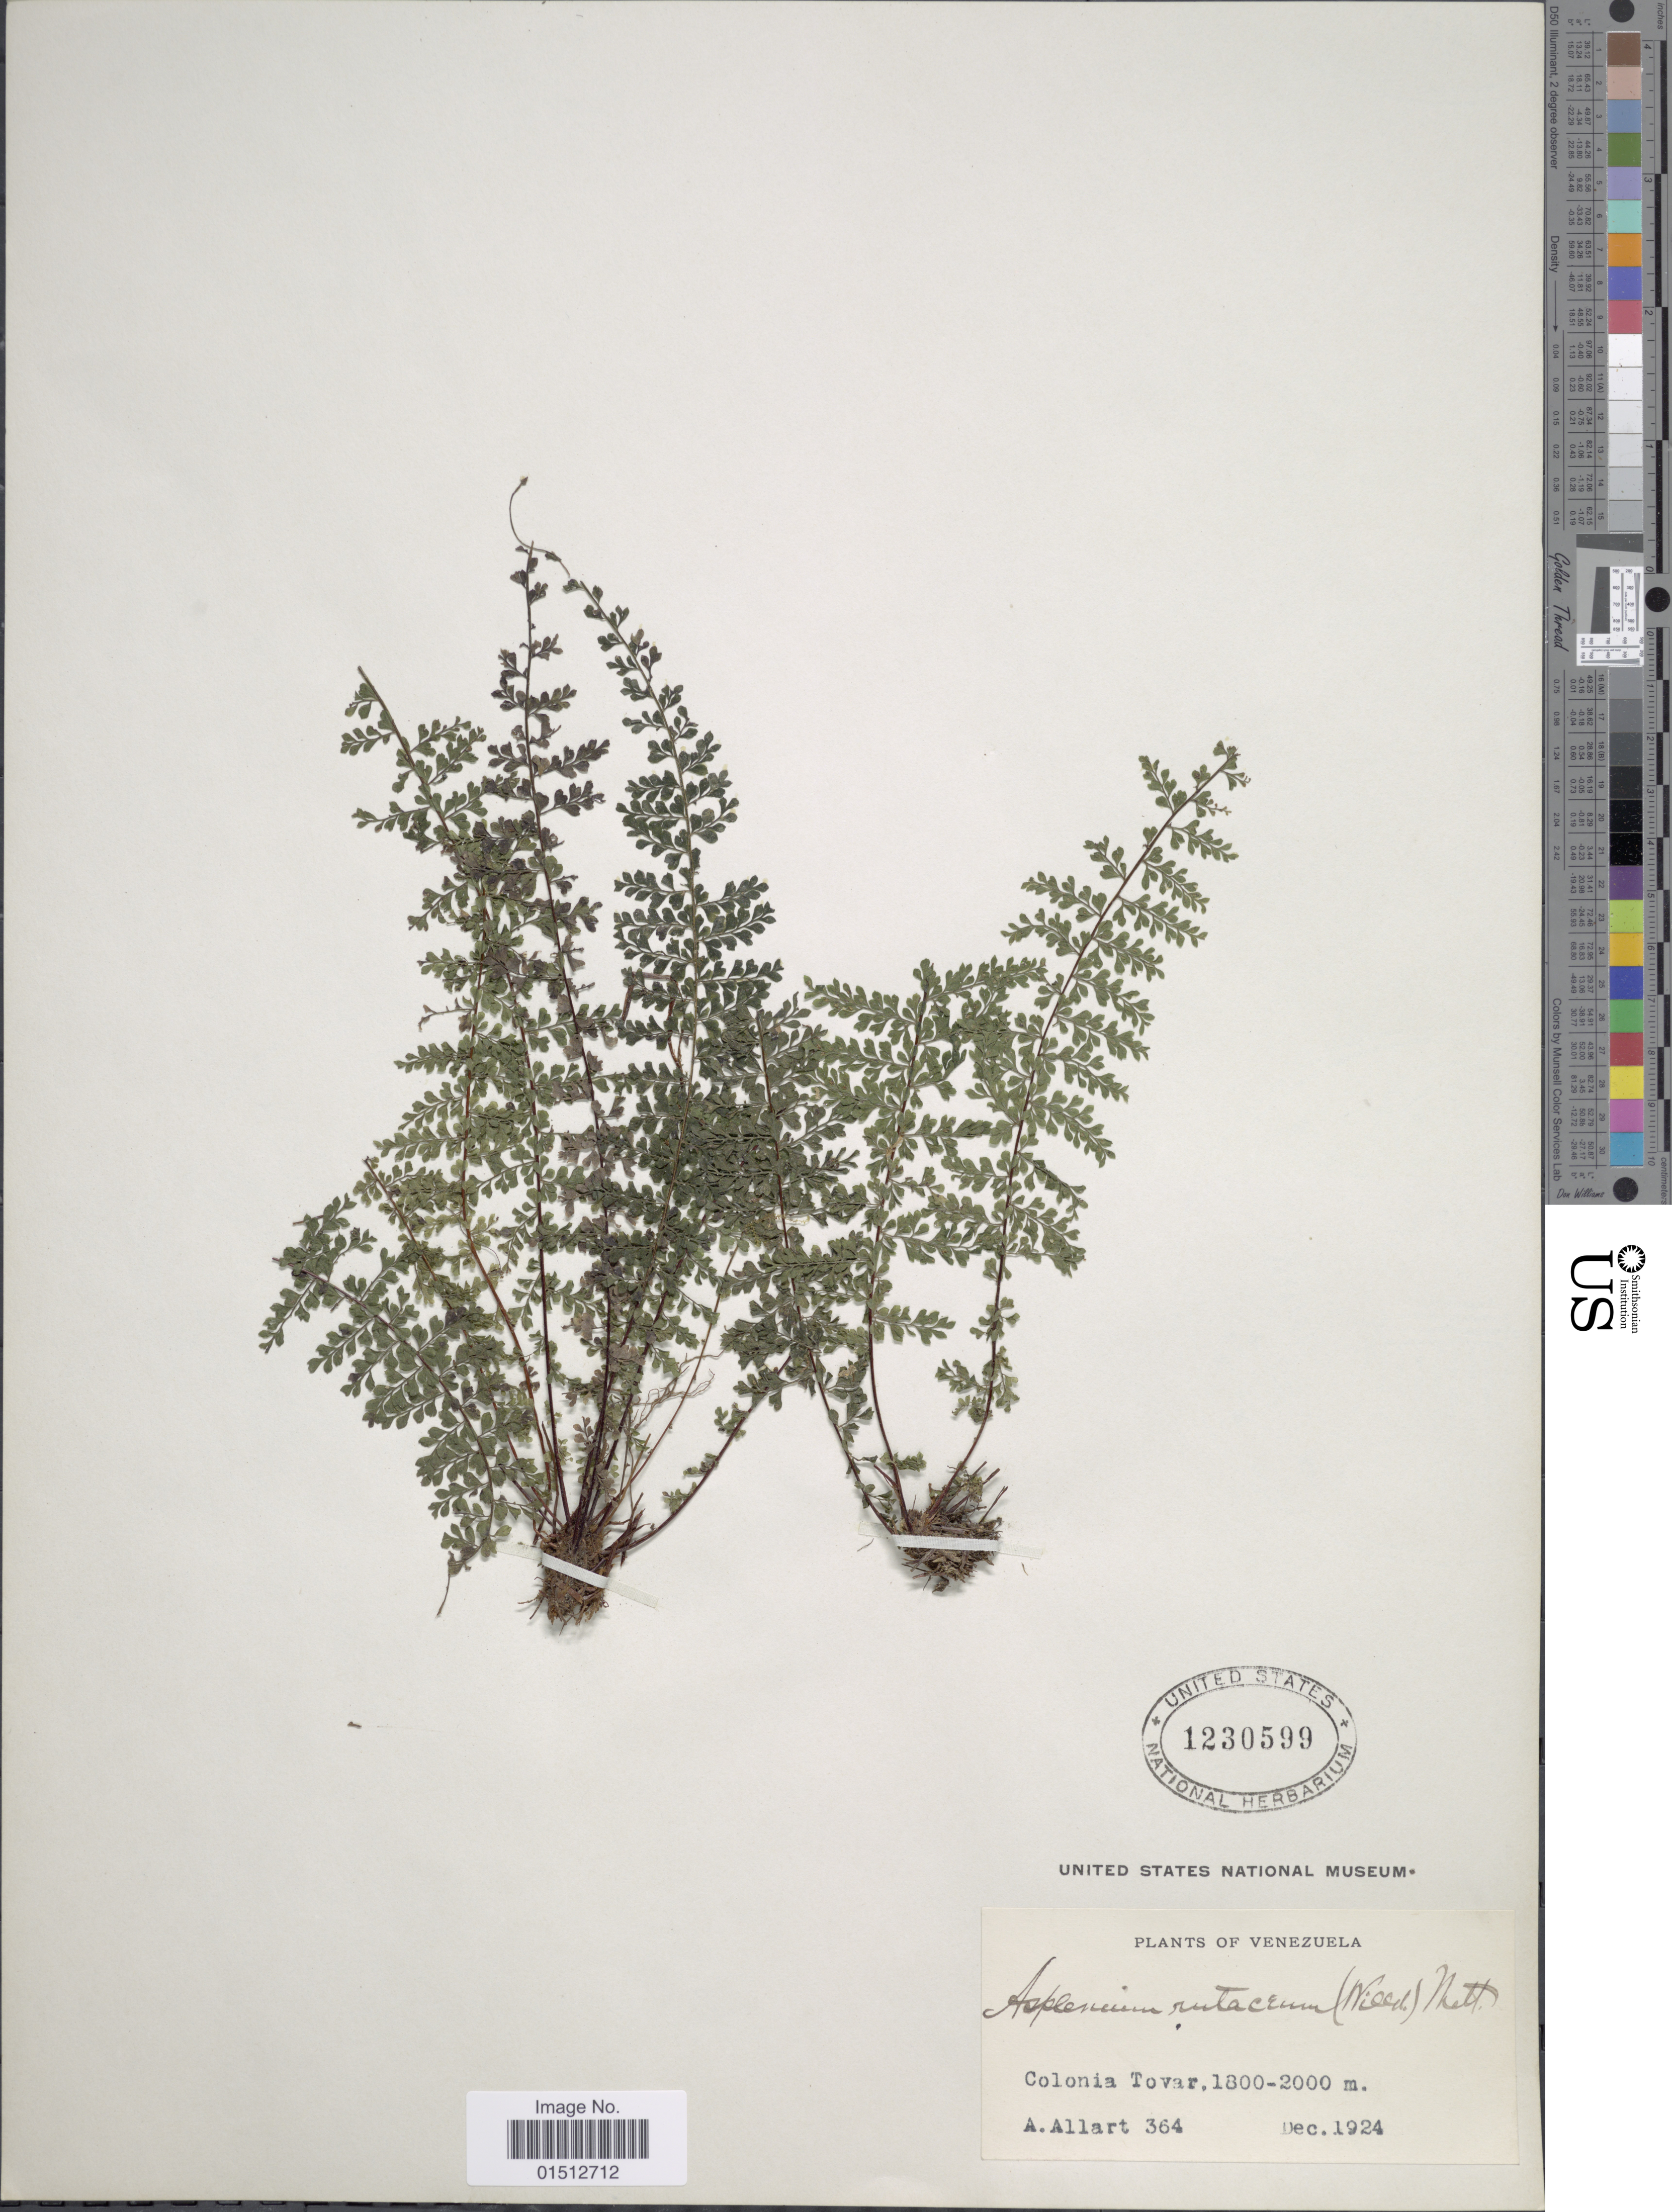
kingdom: Plantae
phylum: Tracheophyta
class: Polypodiopsida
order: Polypodiales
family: Aspleniaceae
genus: Asplenium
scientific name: Asplenium rutaceum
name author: (Willd.) Mett.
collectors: A. Allart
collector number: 364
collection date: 1924-12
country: Venezuela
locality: Colonia Tovar, Venezuela.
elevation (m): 1800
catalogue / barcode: US 1230599